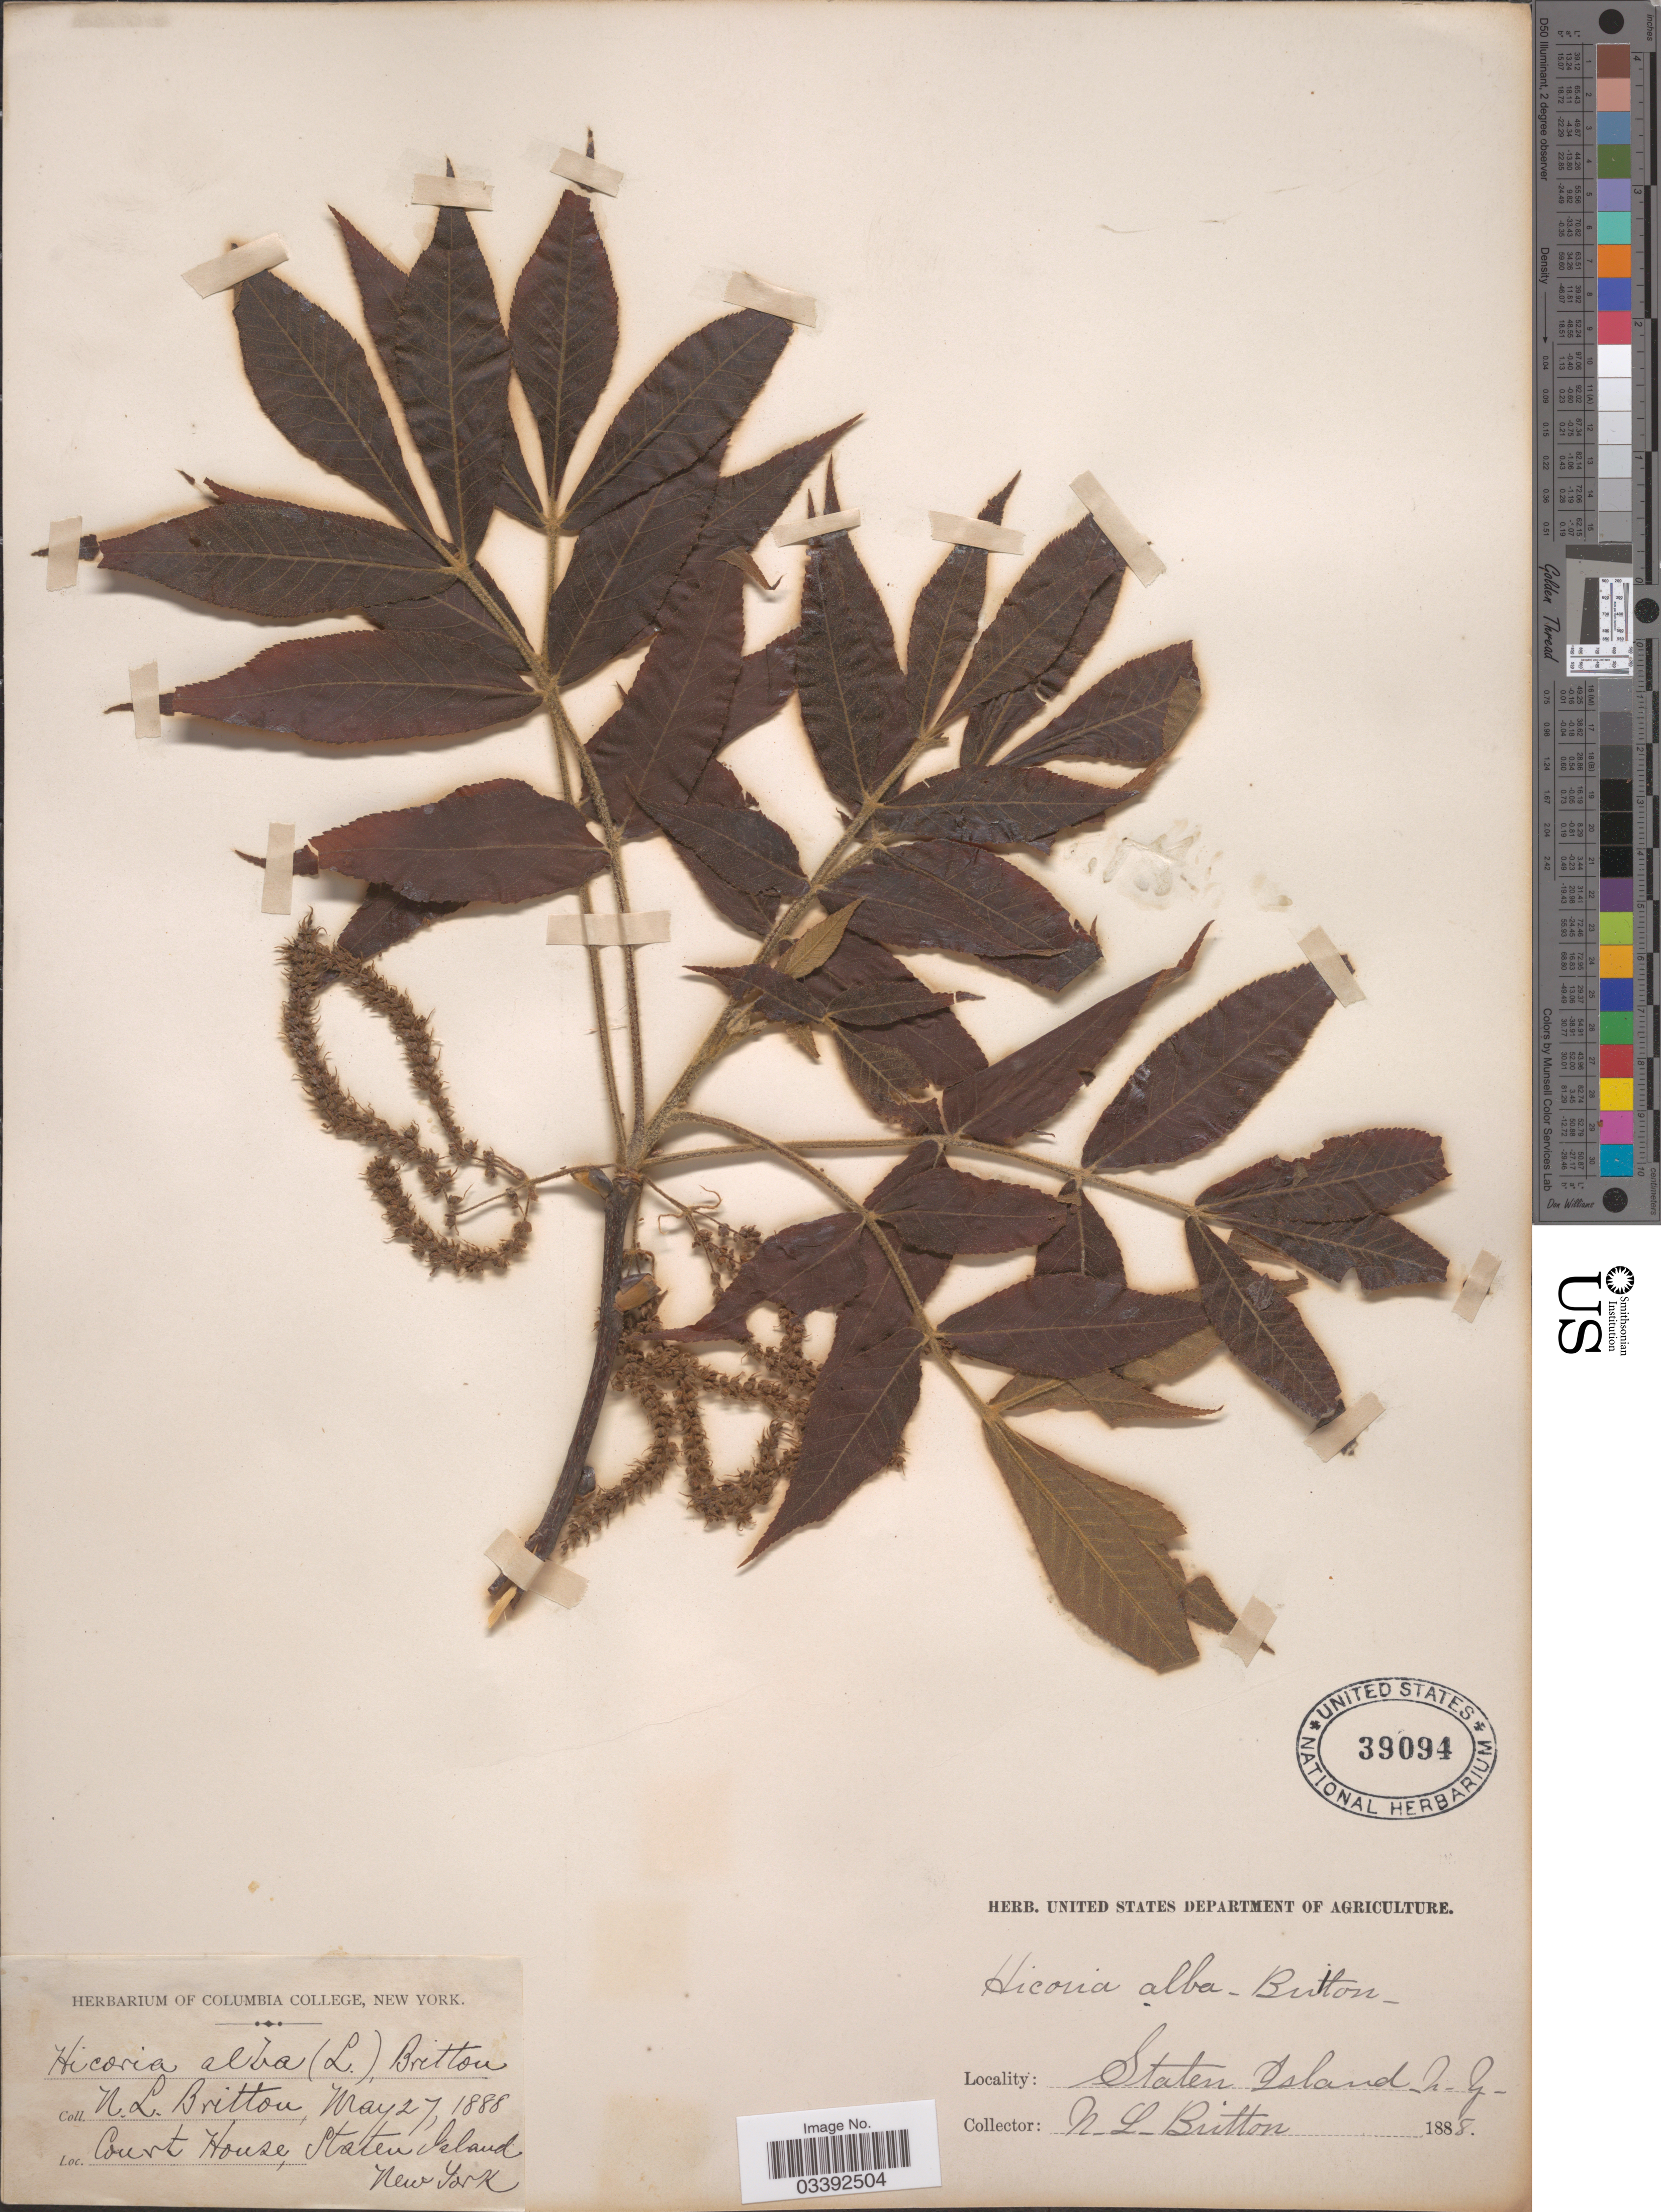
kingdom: Plantae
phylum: Tracheophyta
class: Magnoliopsida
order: Fagales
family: Juglandaceae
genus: Carya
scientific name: Carya tomentosa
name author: (Lam.) Nutt.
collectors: N. Britton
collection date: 1888-05-27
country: United States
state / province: New York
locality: Staten Island.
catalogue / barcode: US 39094